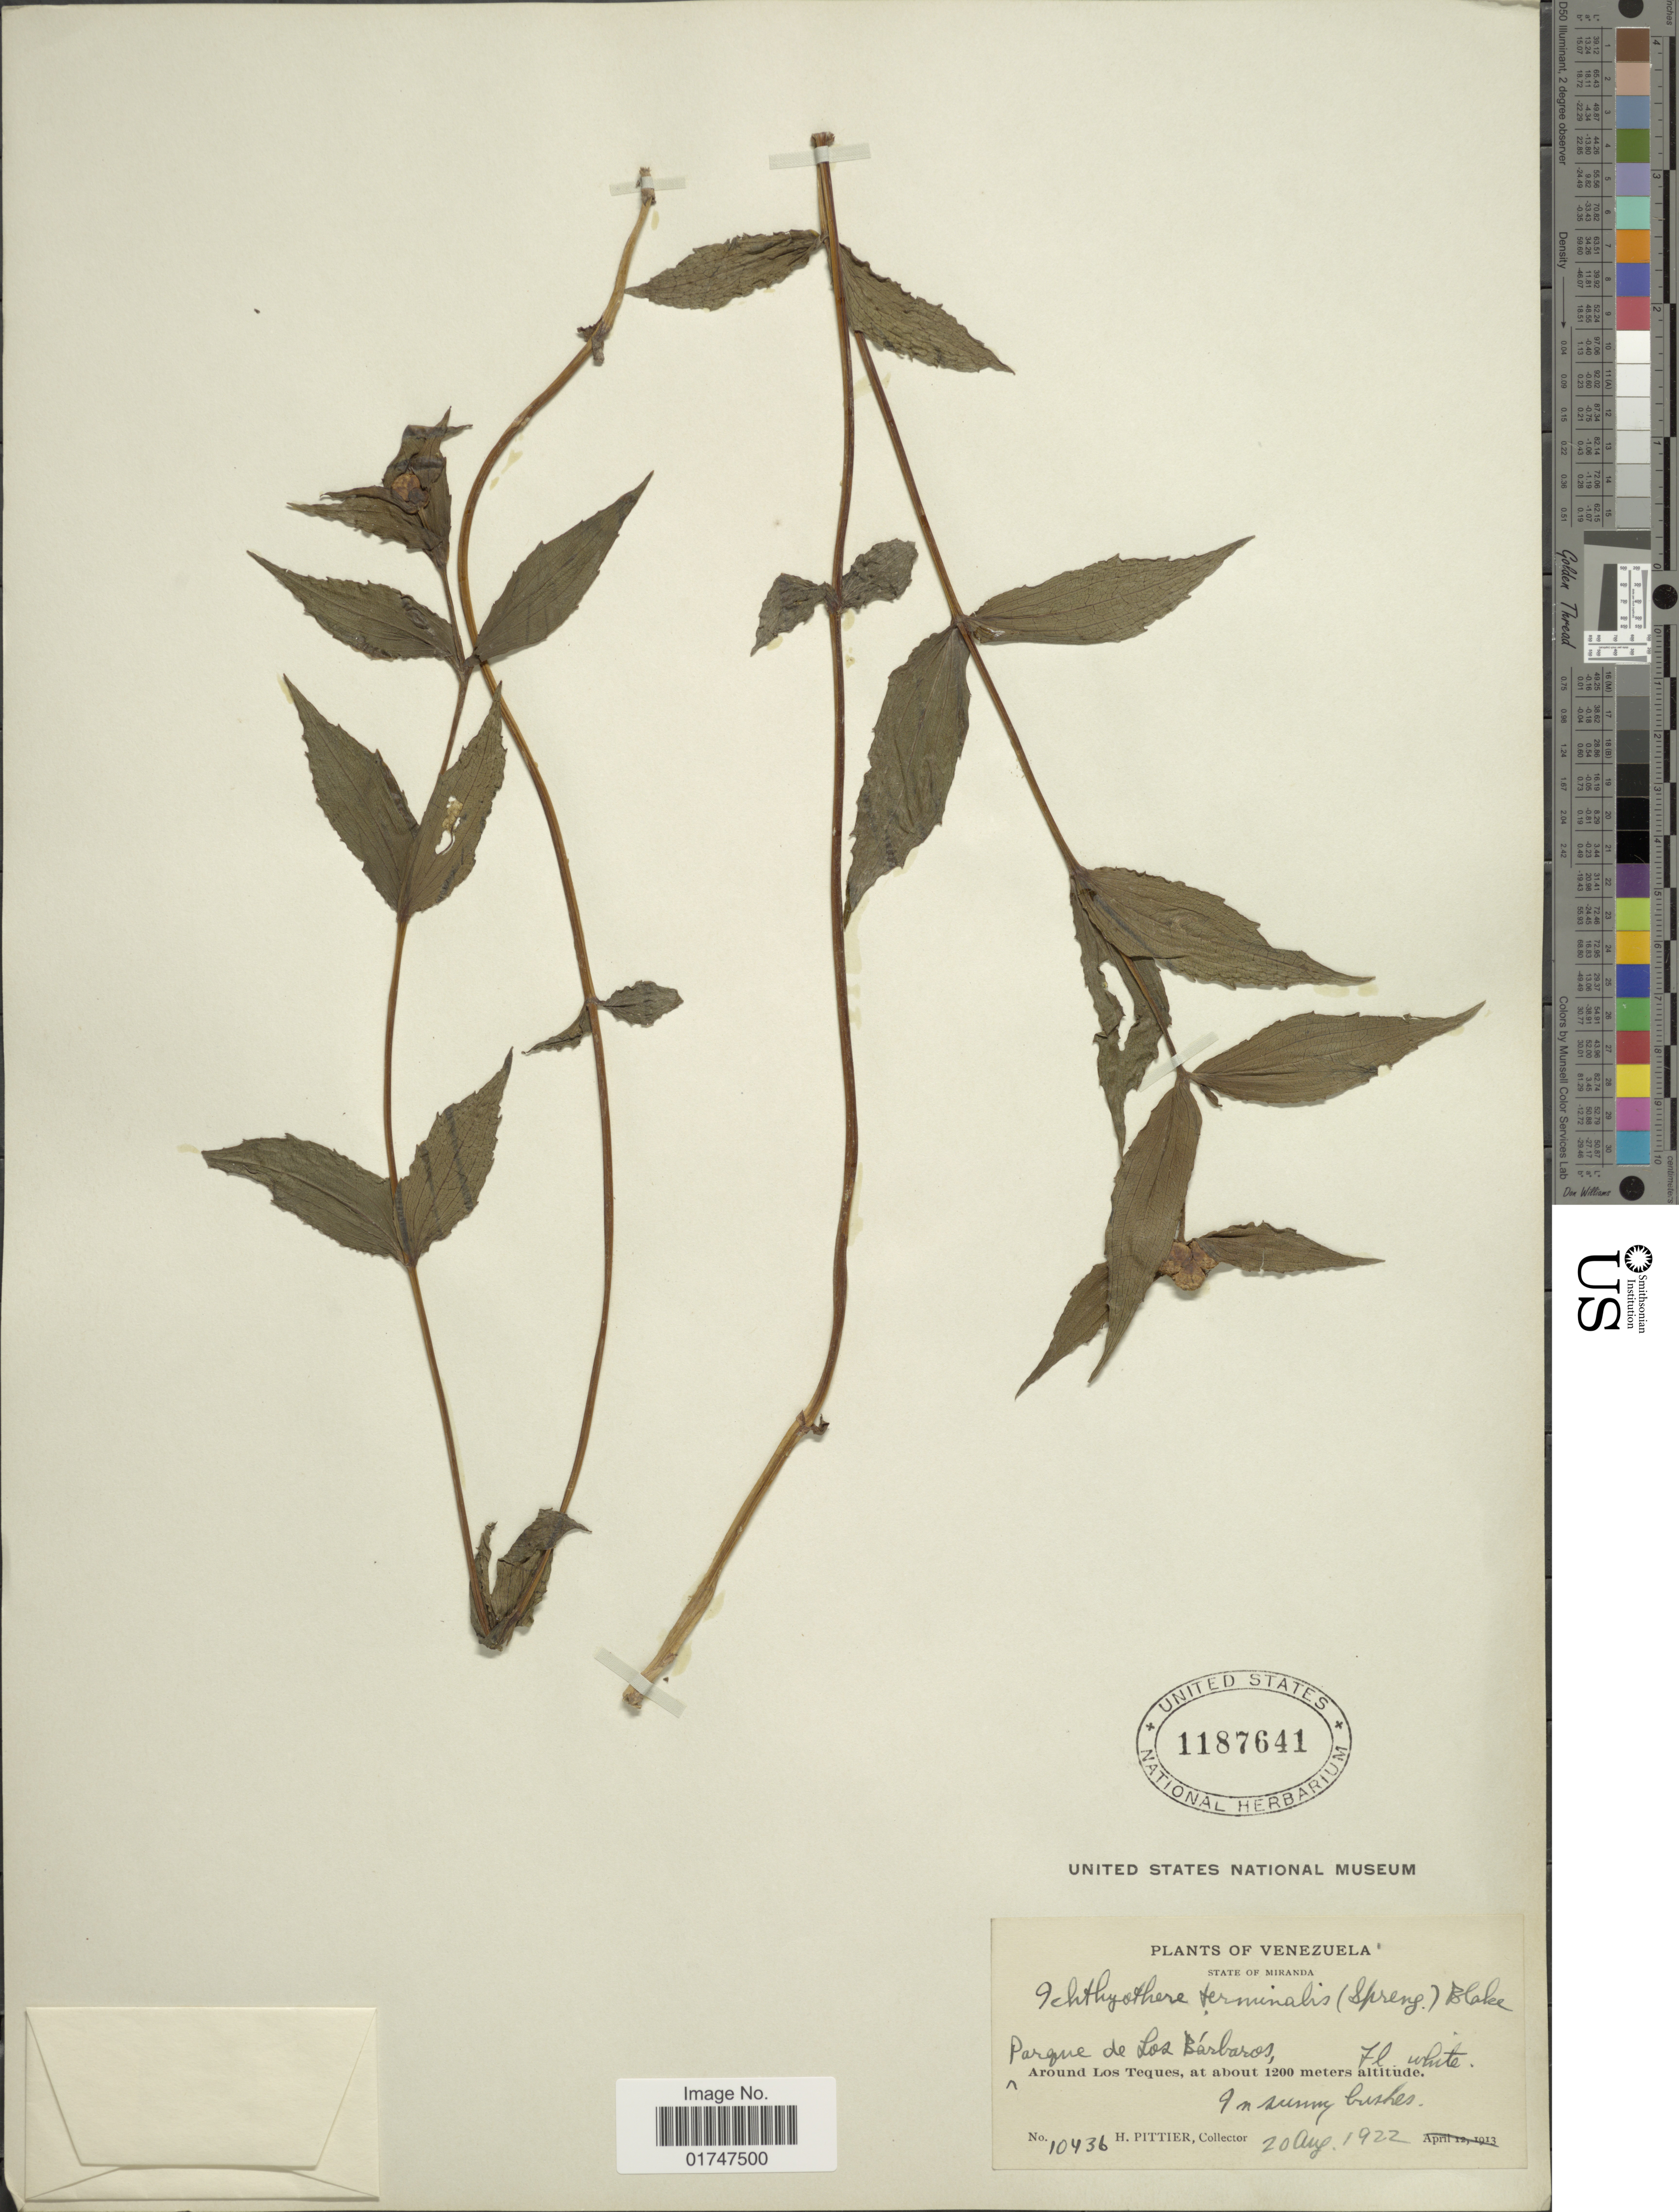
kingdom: Plantae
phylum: Tracheophyta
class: Magnoliopsida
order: Asterales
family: Asteraceae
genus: Ichthyothere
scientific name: Ichthyothere terminalis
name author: (Spreng.) S.F. Blake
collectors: H. F. Pittier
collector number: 10436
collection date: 1922-08-20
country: Venezuela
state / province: Miranda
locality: Parque de Los Bárbaros. Around Los Teques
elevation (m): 1200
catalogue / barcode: US 1187641